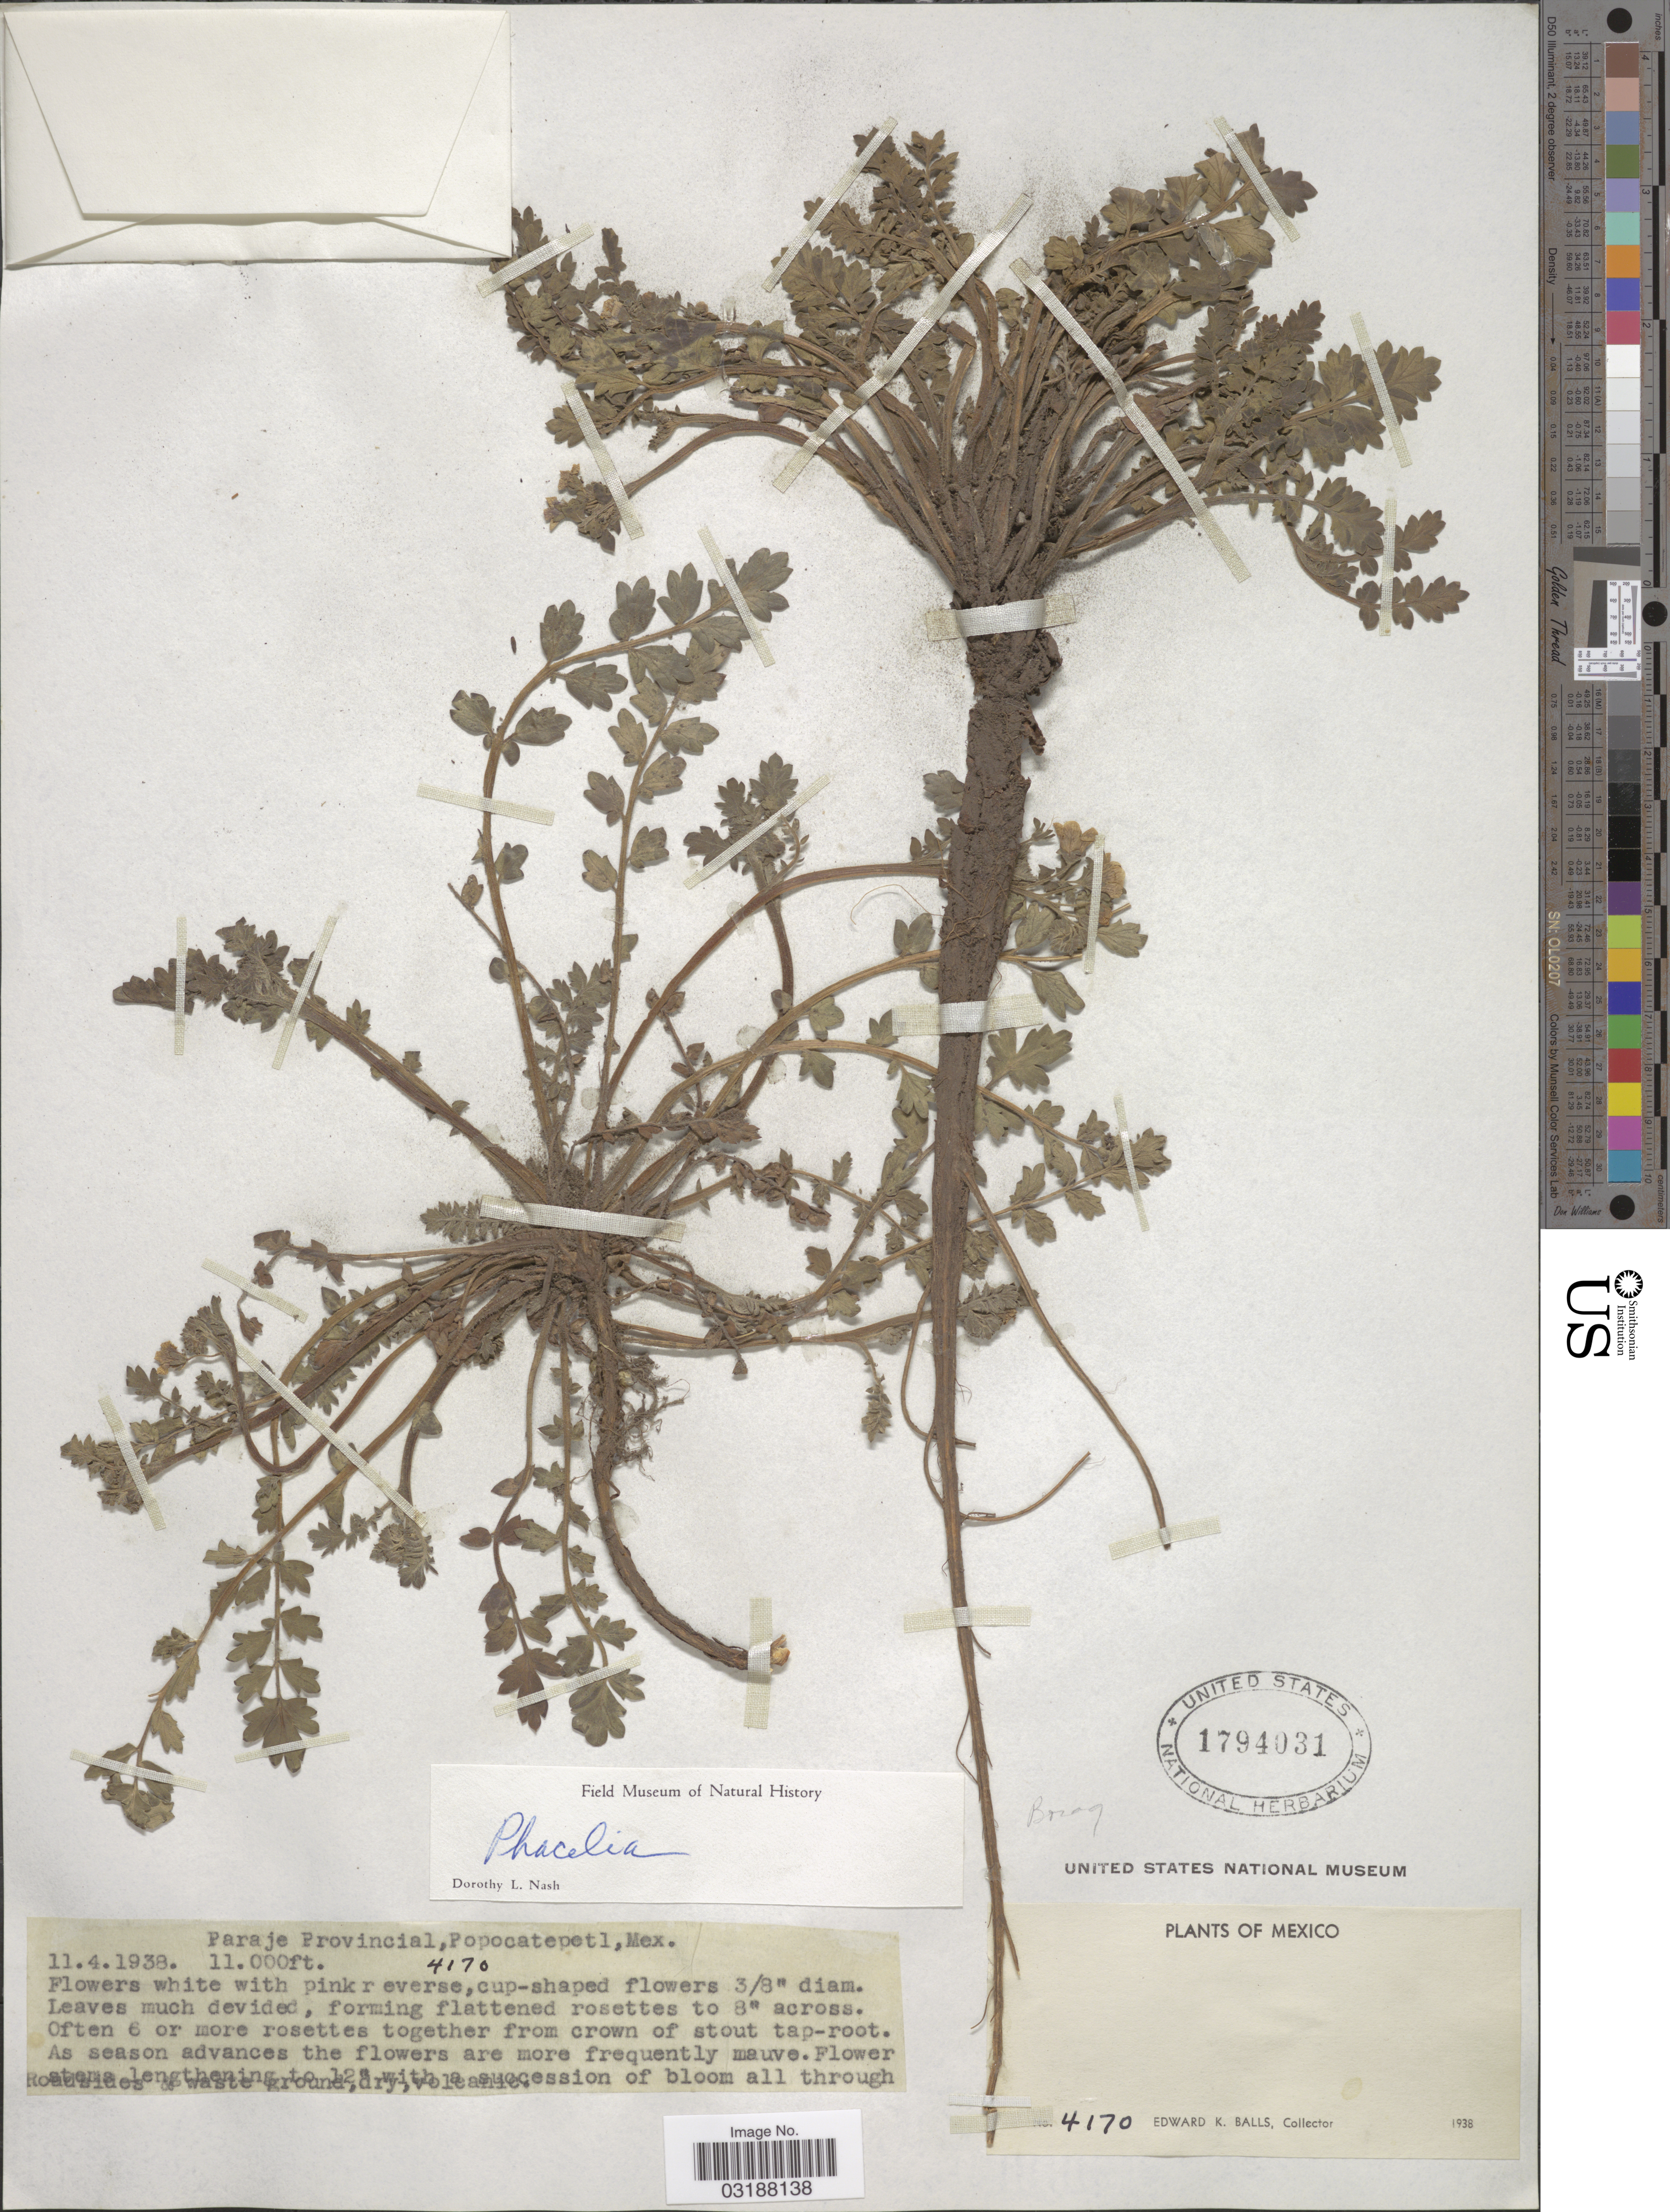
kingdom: Plantae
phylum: Tracheophyta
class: Magnoliopsida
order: Boraginales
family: Hydrophyllaceae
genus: Phacelia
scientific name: Phacelia sp.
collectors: E. K. Balls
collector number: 4170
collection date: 1938-04-11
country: Mexico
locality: Paraje Provincial, Popocatepetl, Mex.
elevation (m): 3353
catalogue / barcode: US 1794031